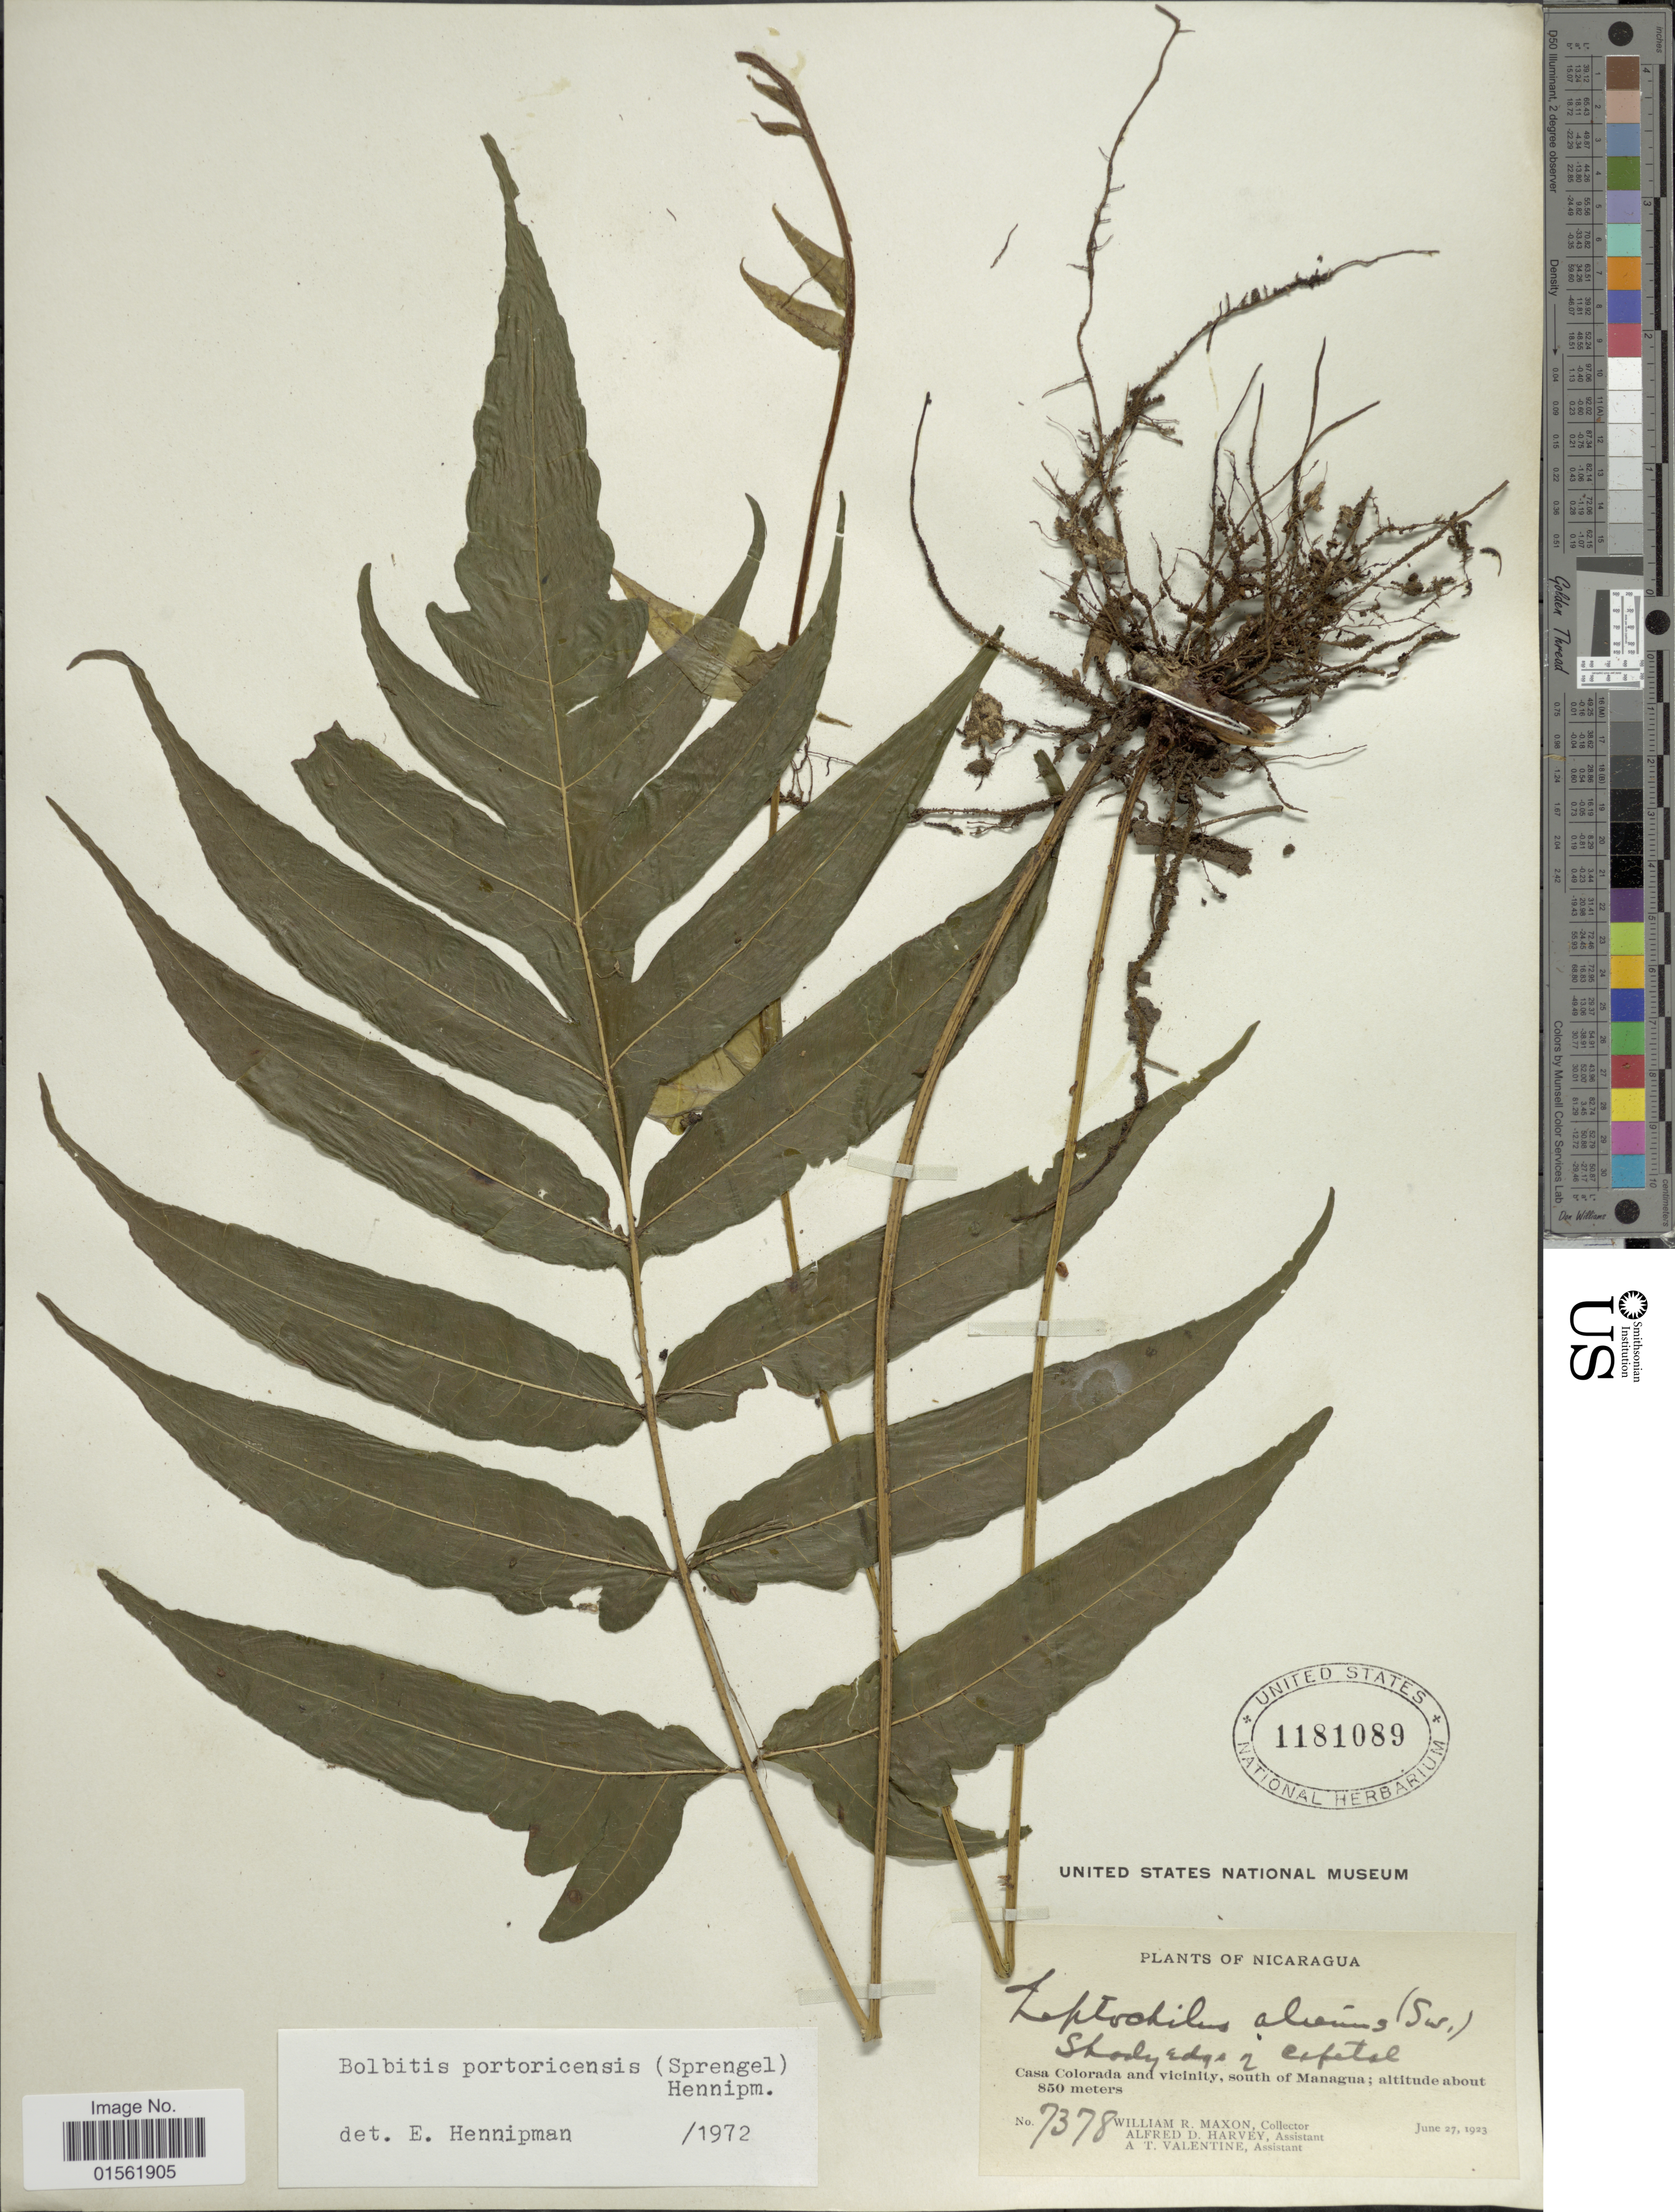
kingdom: Plantae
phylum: Tracheophyta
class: Polypodiopsida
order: Polypodiales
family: Dryopteridaceae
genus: Bolbitis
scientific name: Bolbitis portoricensis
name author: (Spreng.) Hennipman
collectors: W. R. Maxon, A. D. Harvey & A. Valentine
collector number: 7378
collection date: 1923-06-27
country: Nicaragua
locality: Casa Colorada and vicinity, south of Managua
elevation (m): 850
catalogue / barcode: US 1181089